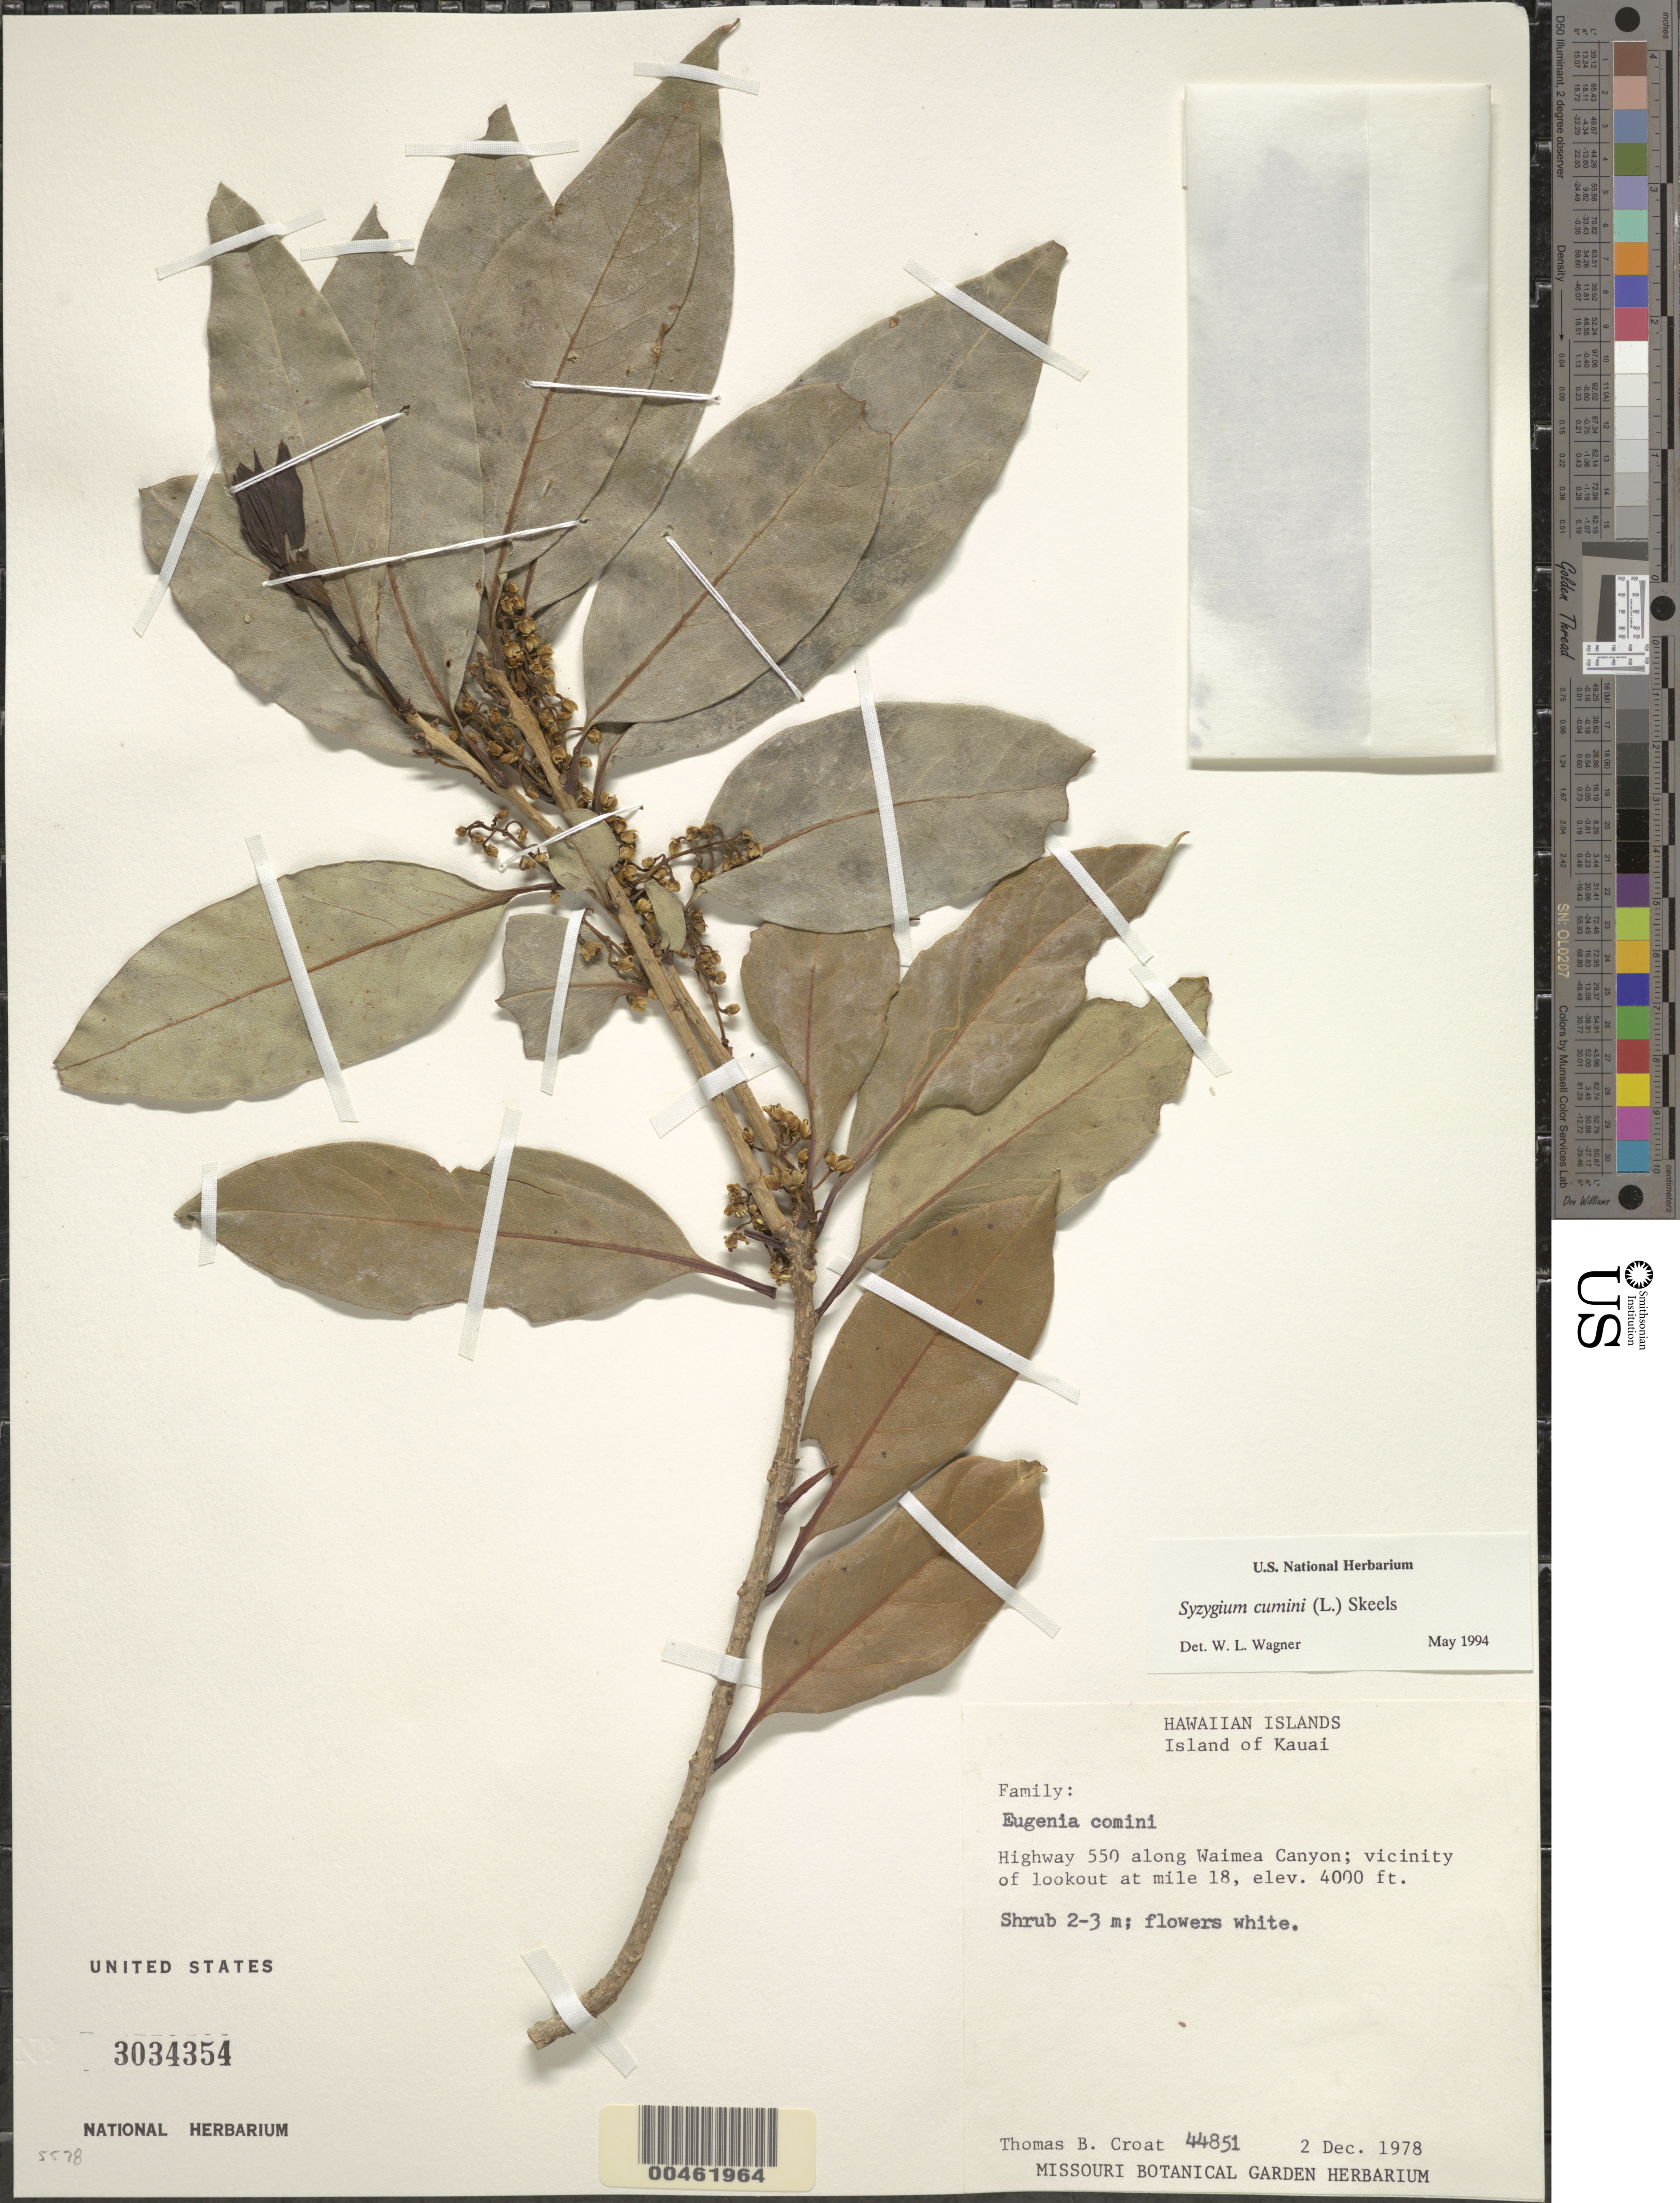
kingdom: Plantae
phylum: Tracheophyta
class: Magnoliopsida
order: Myrtales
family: Myrtaceae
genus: Syzygium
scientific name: Syzygium cumini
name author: (L.) Skeels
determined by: Wagner, W. L., (BOT), Smithsonian Institution - National Museum of Natural History (UNITED STATES)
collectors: T. B. Croat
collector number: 44851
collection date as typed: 2 Dec 1978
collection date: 1978-12-02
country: United States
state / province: Hawaii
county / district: Kauai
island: Kaua'i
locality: Highway 550 along Waimea Canyon, vicinity of lookout at mile 18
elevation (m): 1219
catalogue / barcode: US 3034354